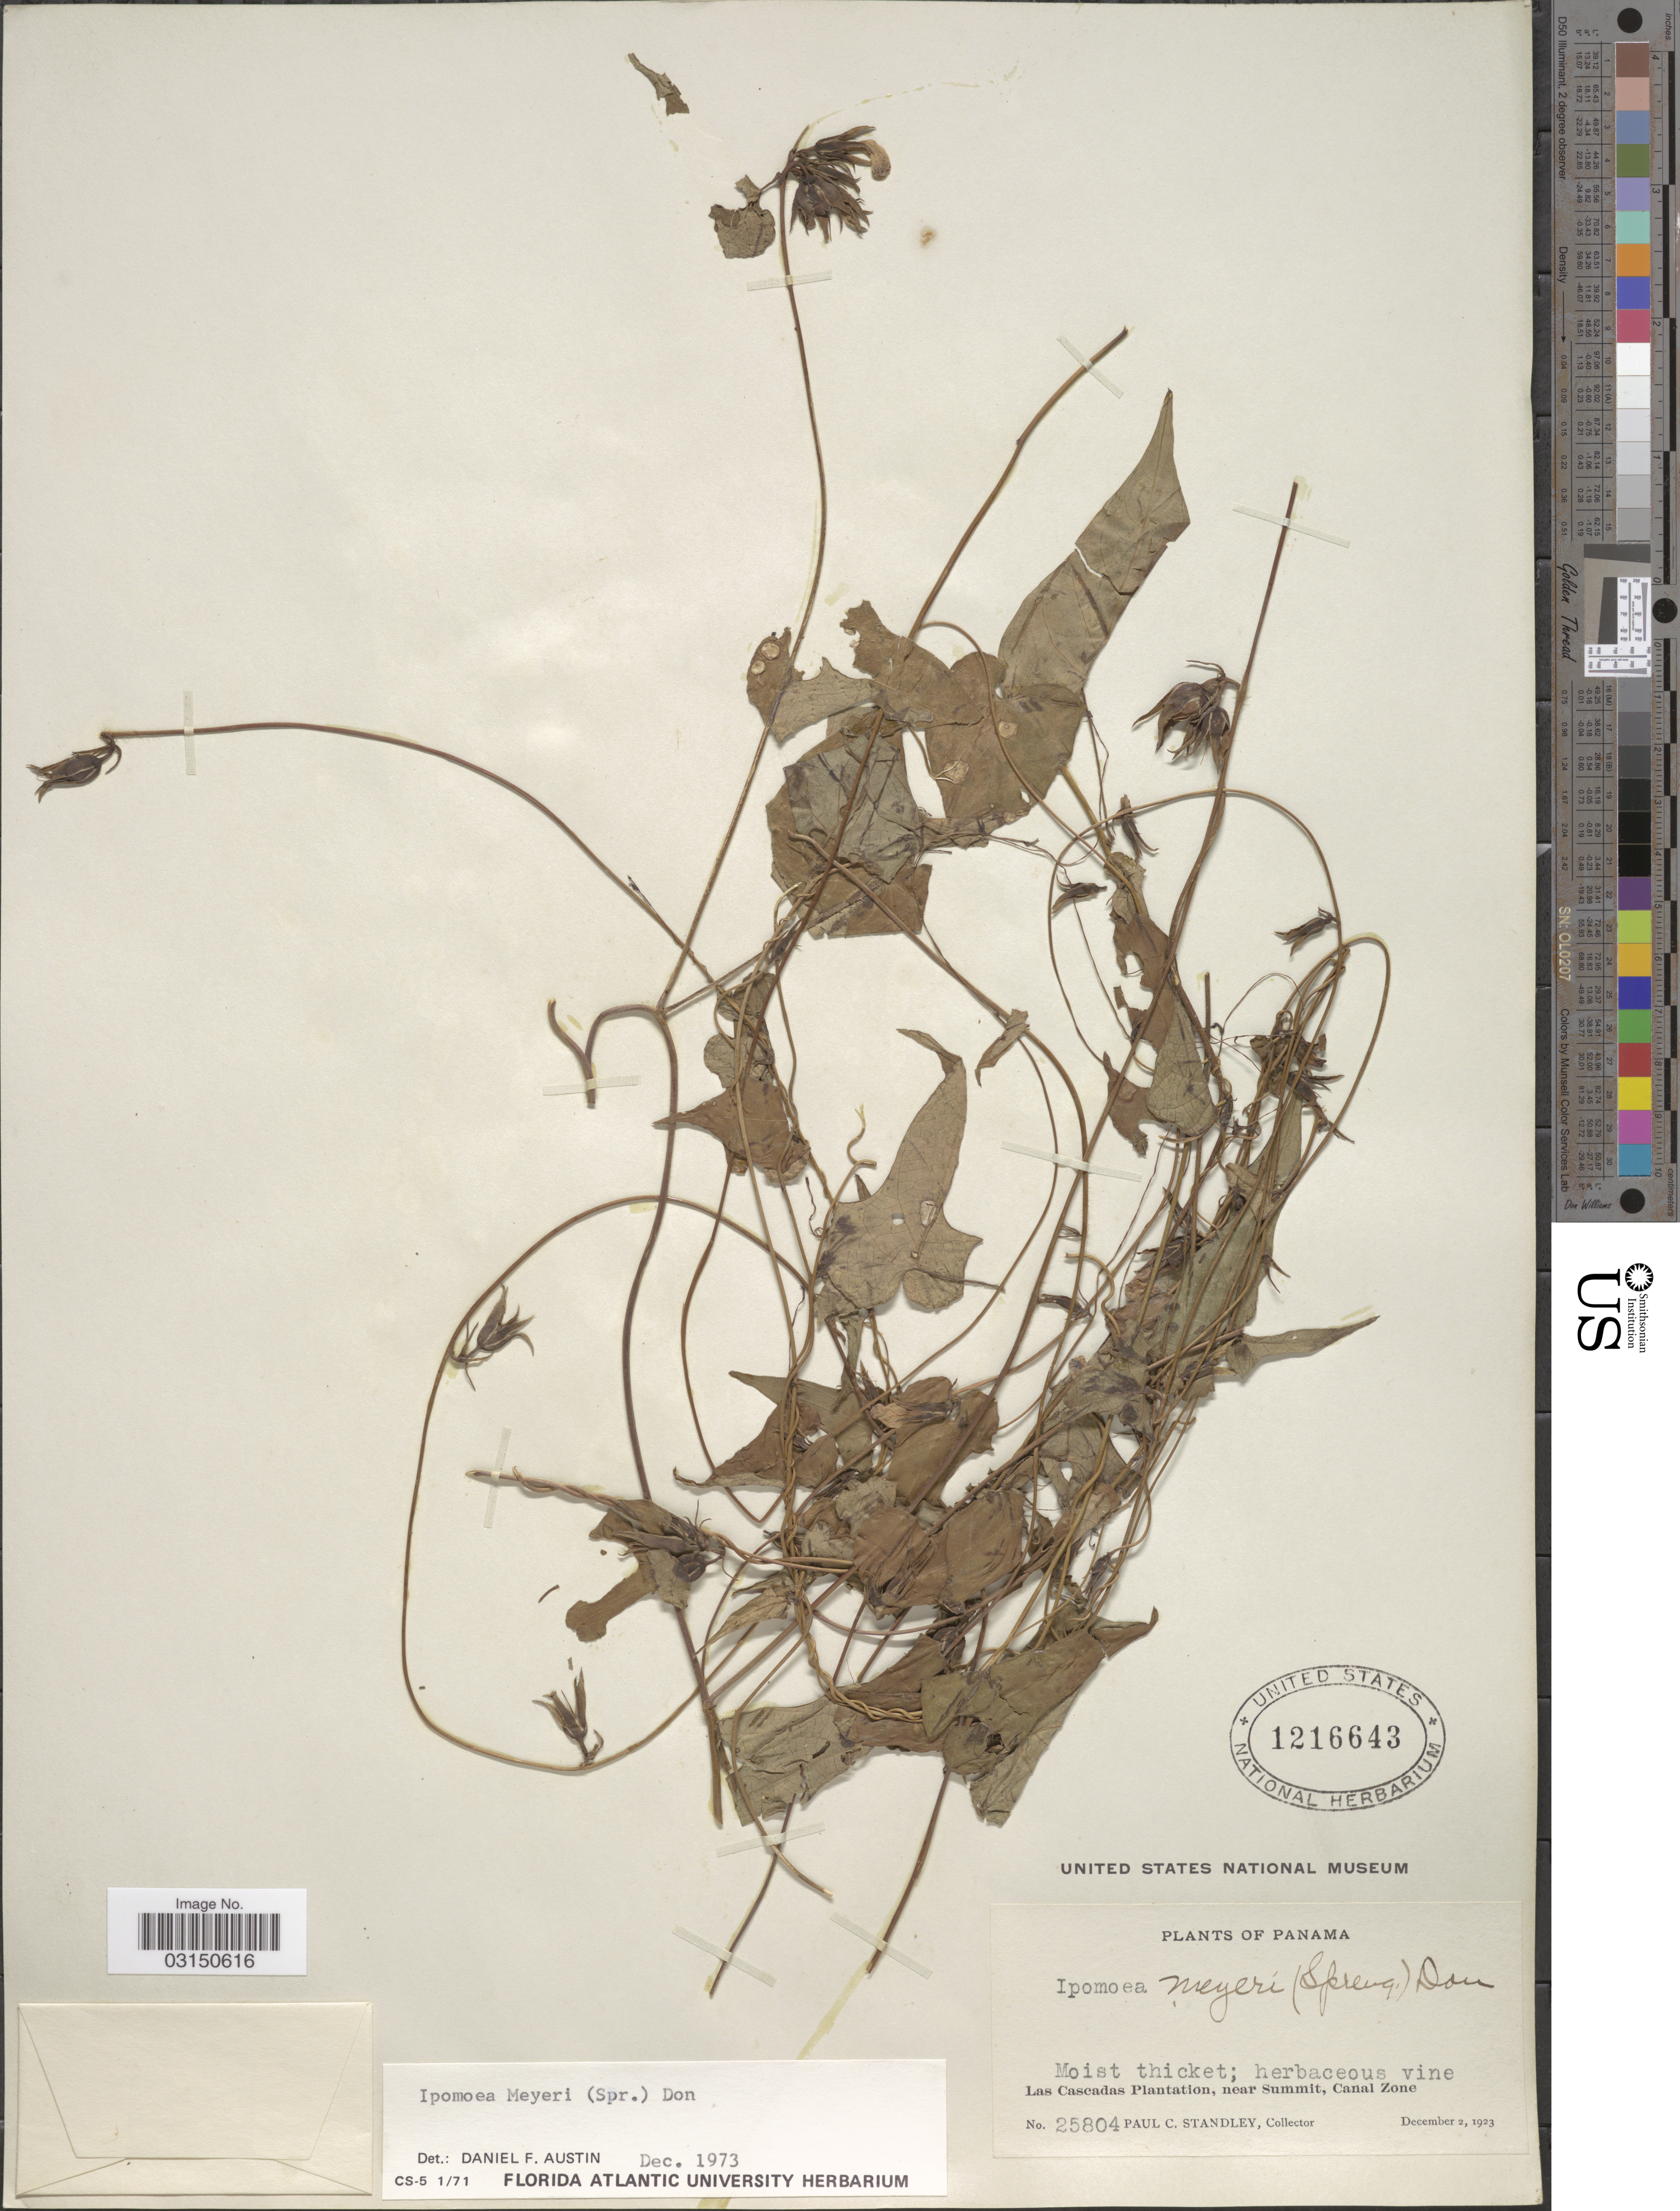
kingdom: Plantae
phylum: Tracheophyta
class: Magnoliopsida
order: Solanales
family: Convolvulaceae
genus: Ipomoea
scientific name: Ipomoea meyeri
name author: (Spreng.) G. Don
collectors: P. C. Standley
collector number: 25804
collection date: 1923-12-02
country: Panama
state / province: Colón / Panamá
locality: Las Cascadas Plantation, near Summit, Canal Zone.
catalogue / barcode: US 1216643